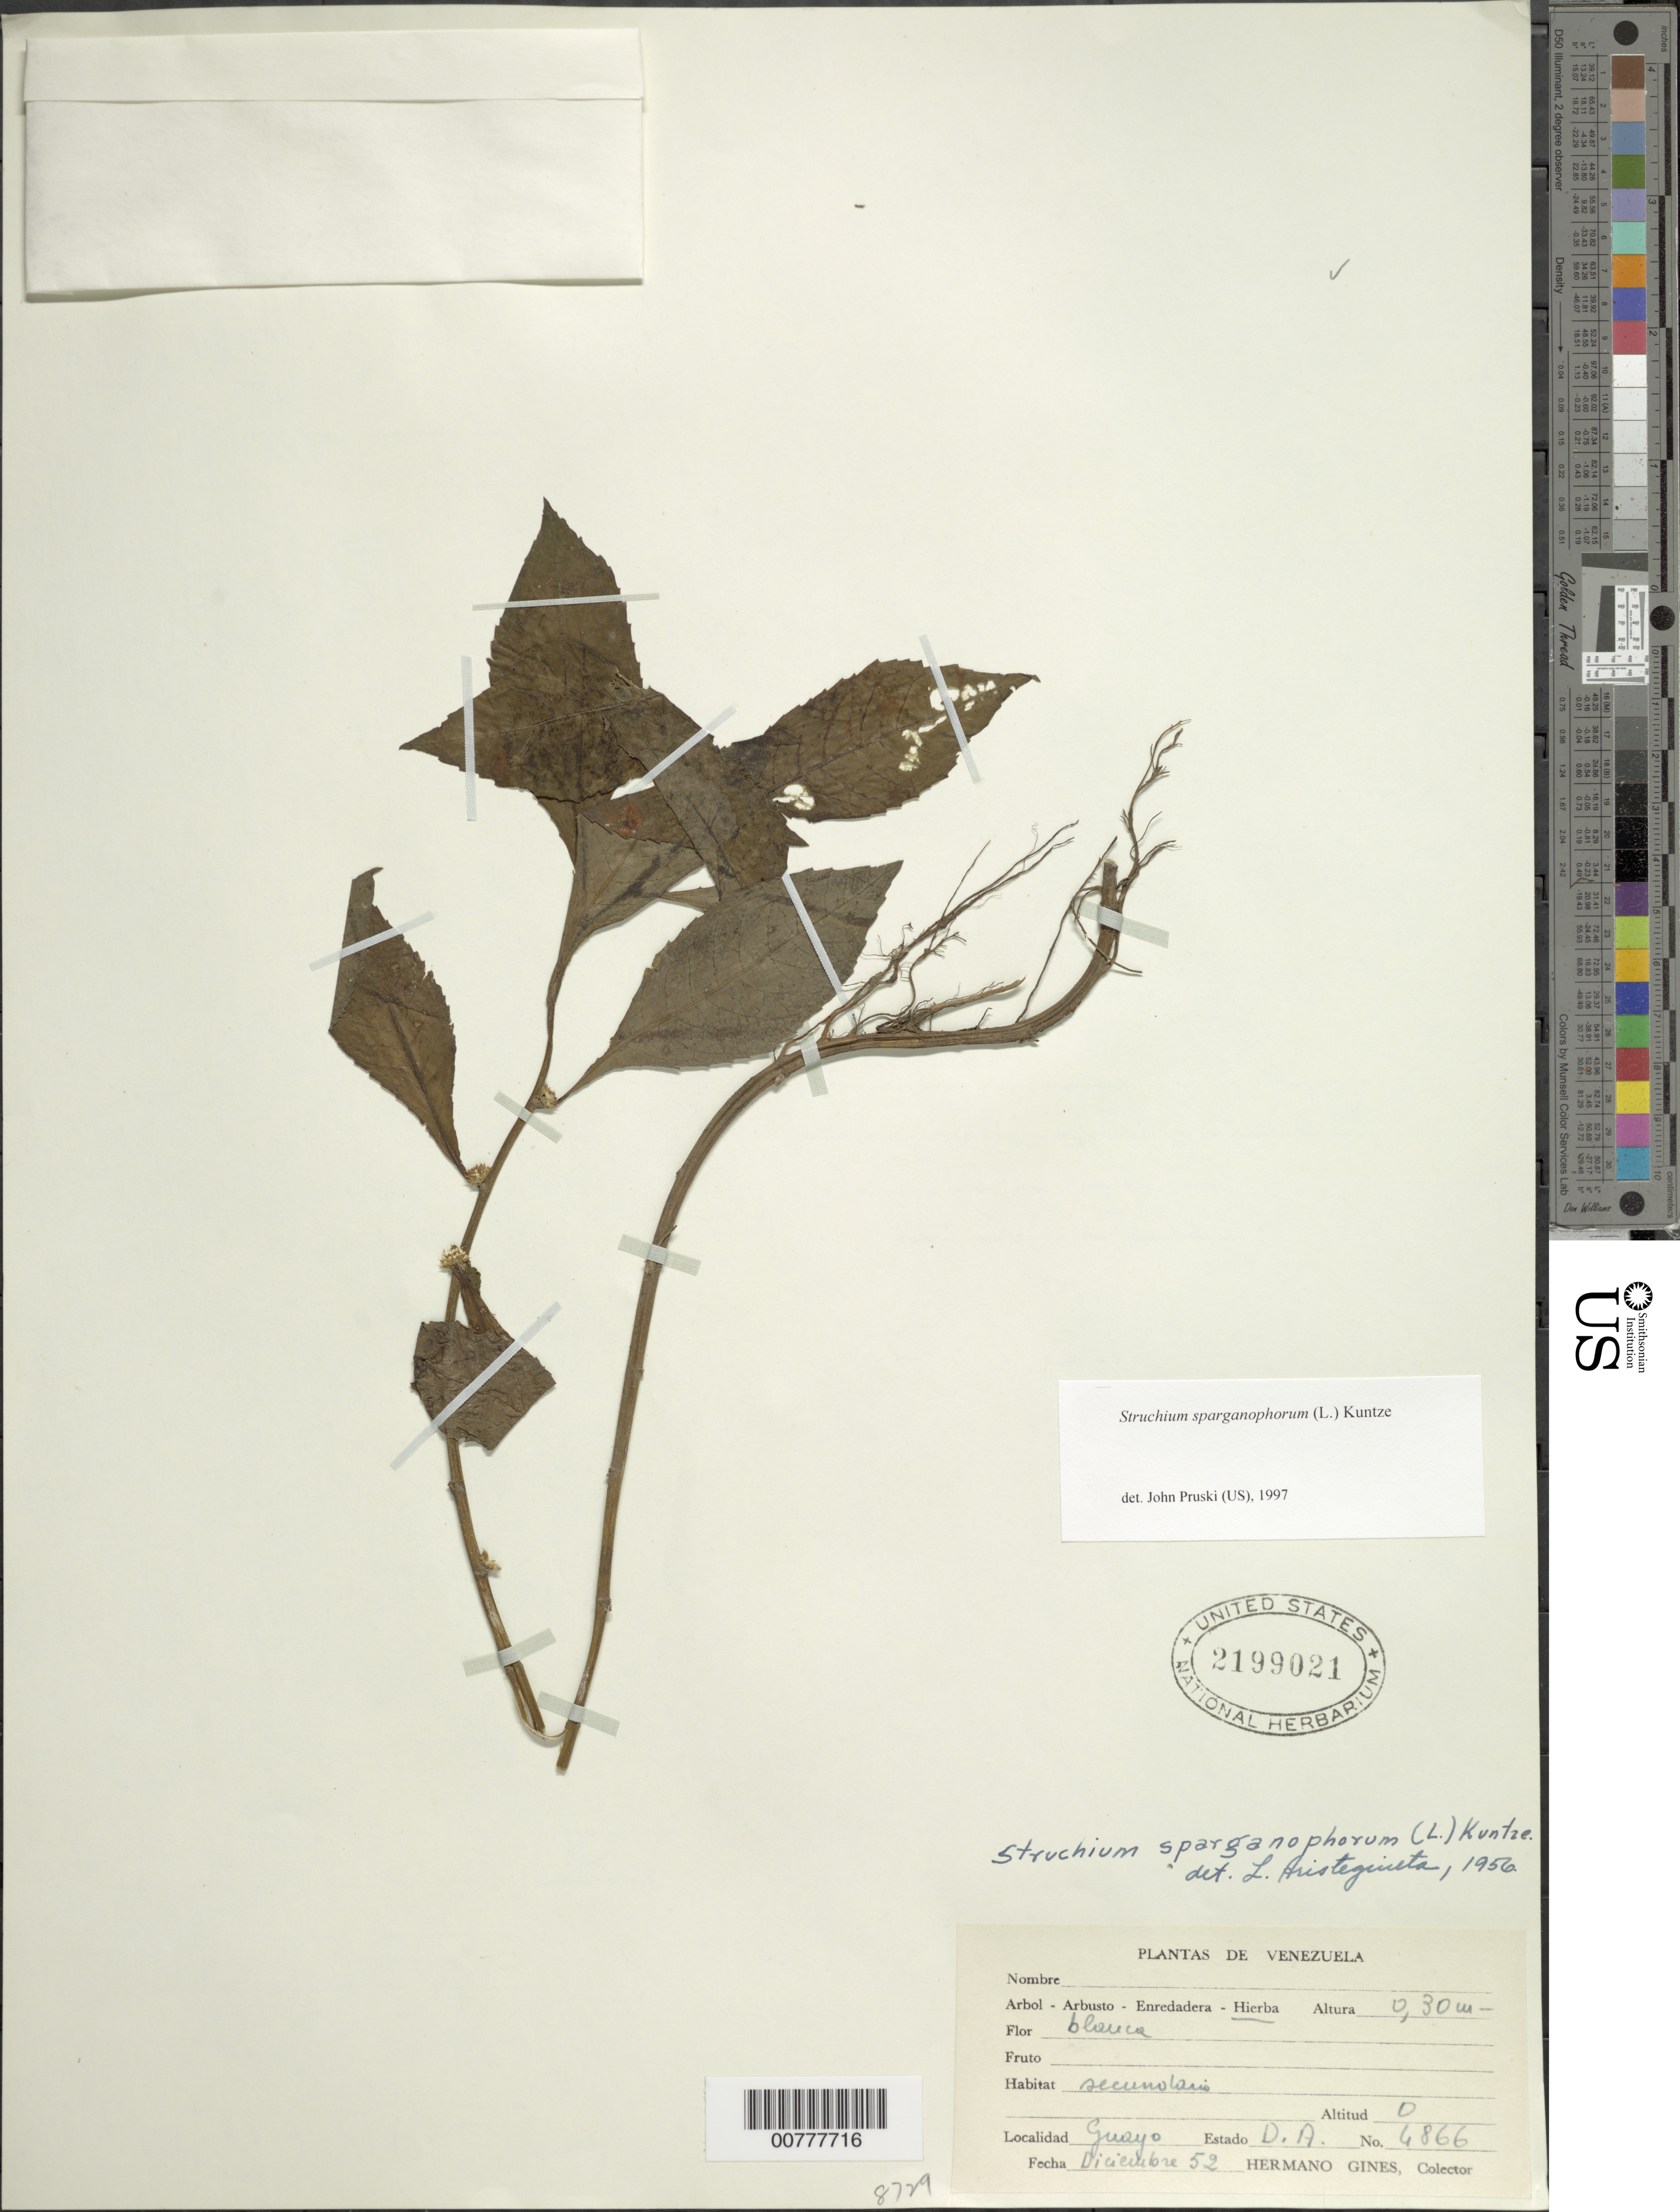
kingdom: Plantae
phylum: Tracheophyta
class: Magnoliopsida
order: Asterales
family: Asteraceae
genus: Struchium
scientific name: Struchium sparganophorum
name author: (L.) Kuntze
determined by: Pruski, J. F.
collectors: H. Gines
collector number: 6866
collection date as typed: Dec-52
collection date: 1952-12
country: Venezuela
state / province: Delta Amacuro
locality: Guayo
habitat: Secundario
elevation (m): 30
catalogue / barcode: US 2199021